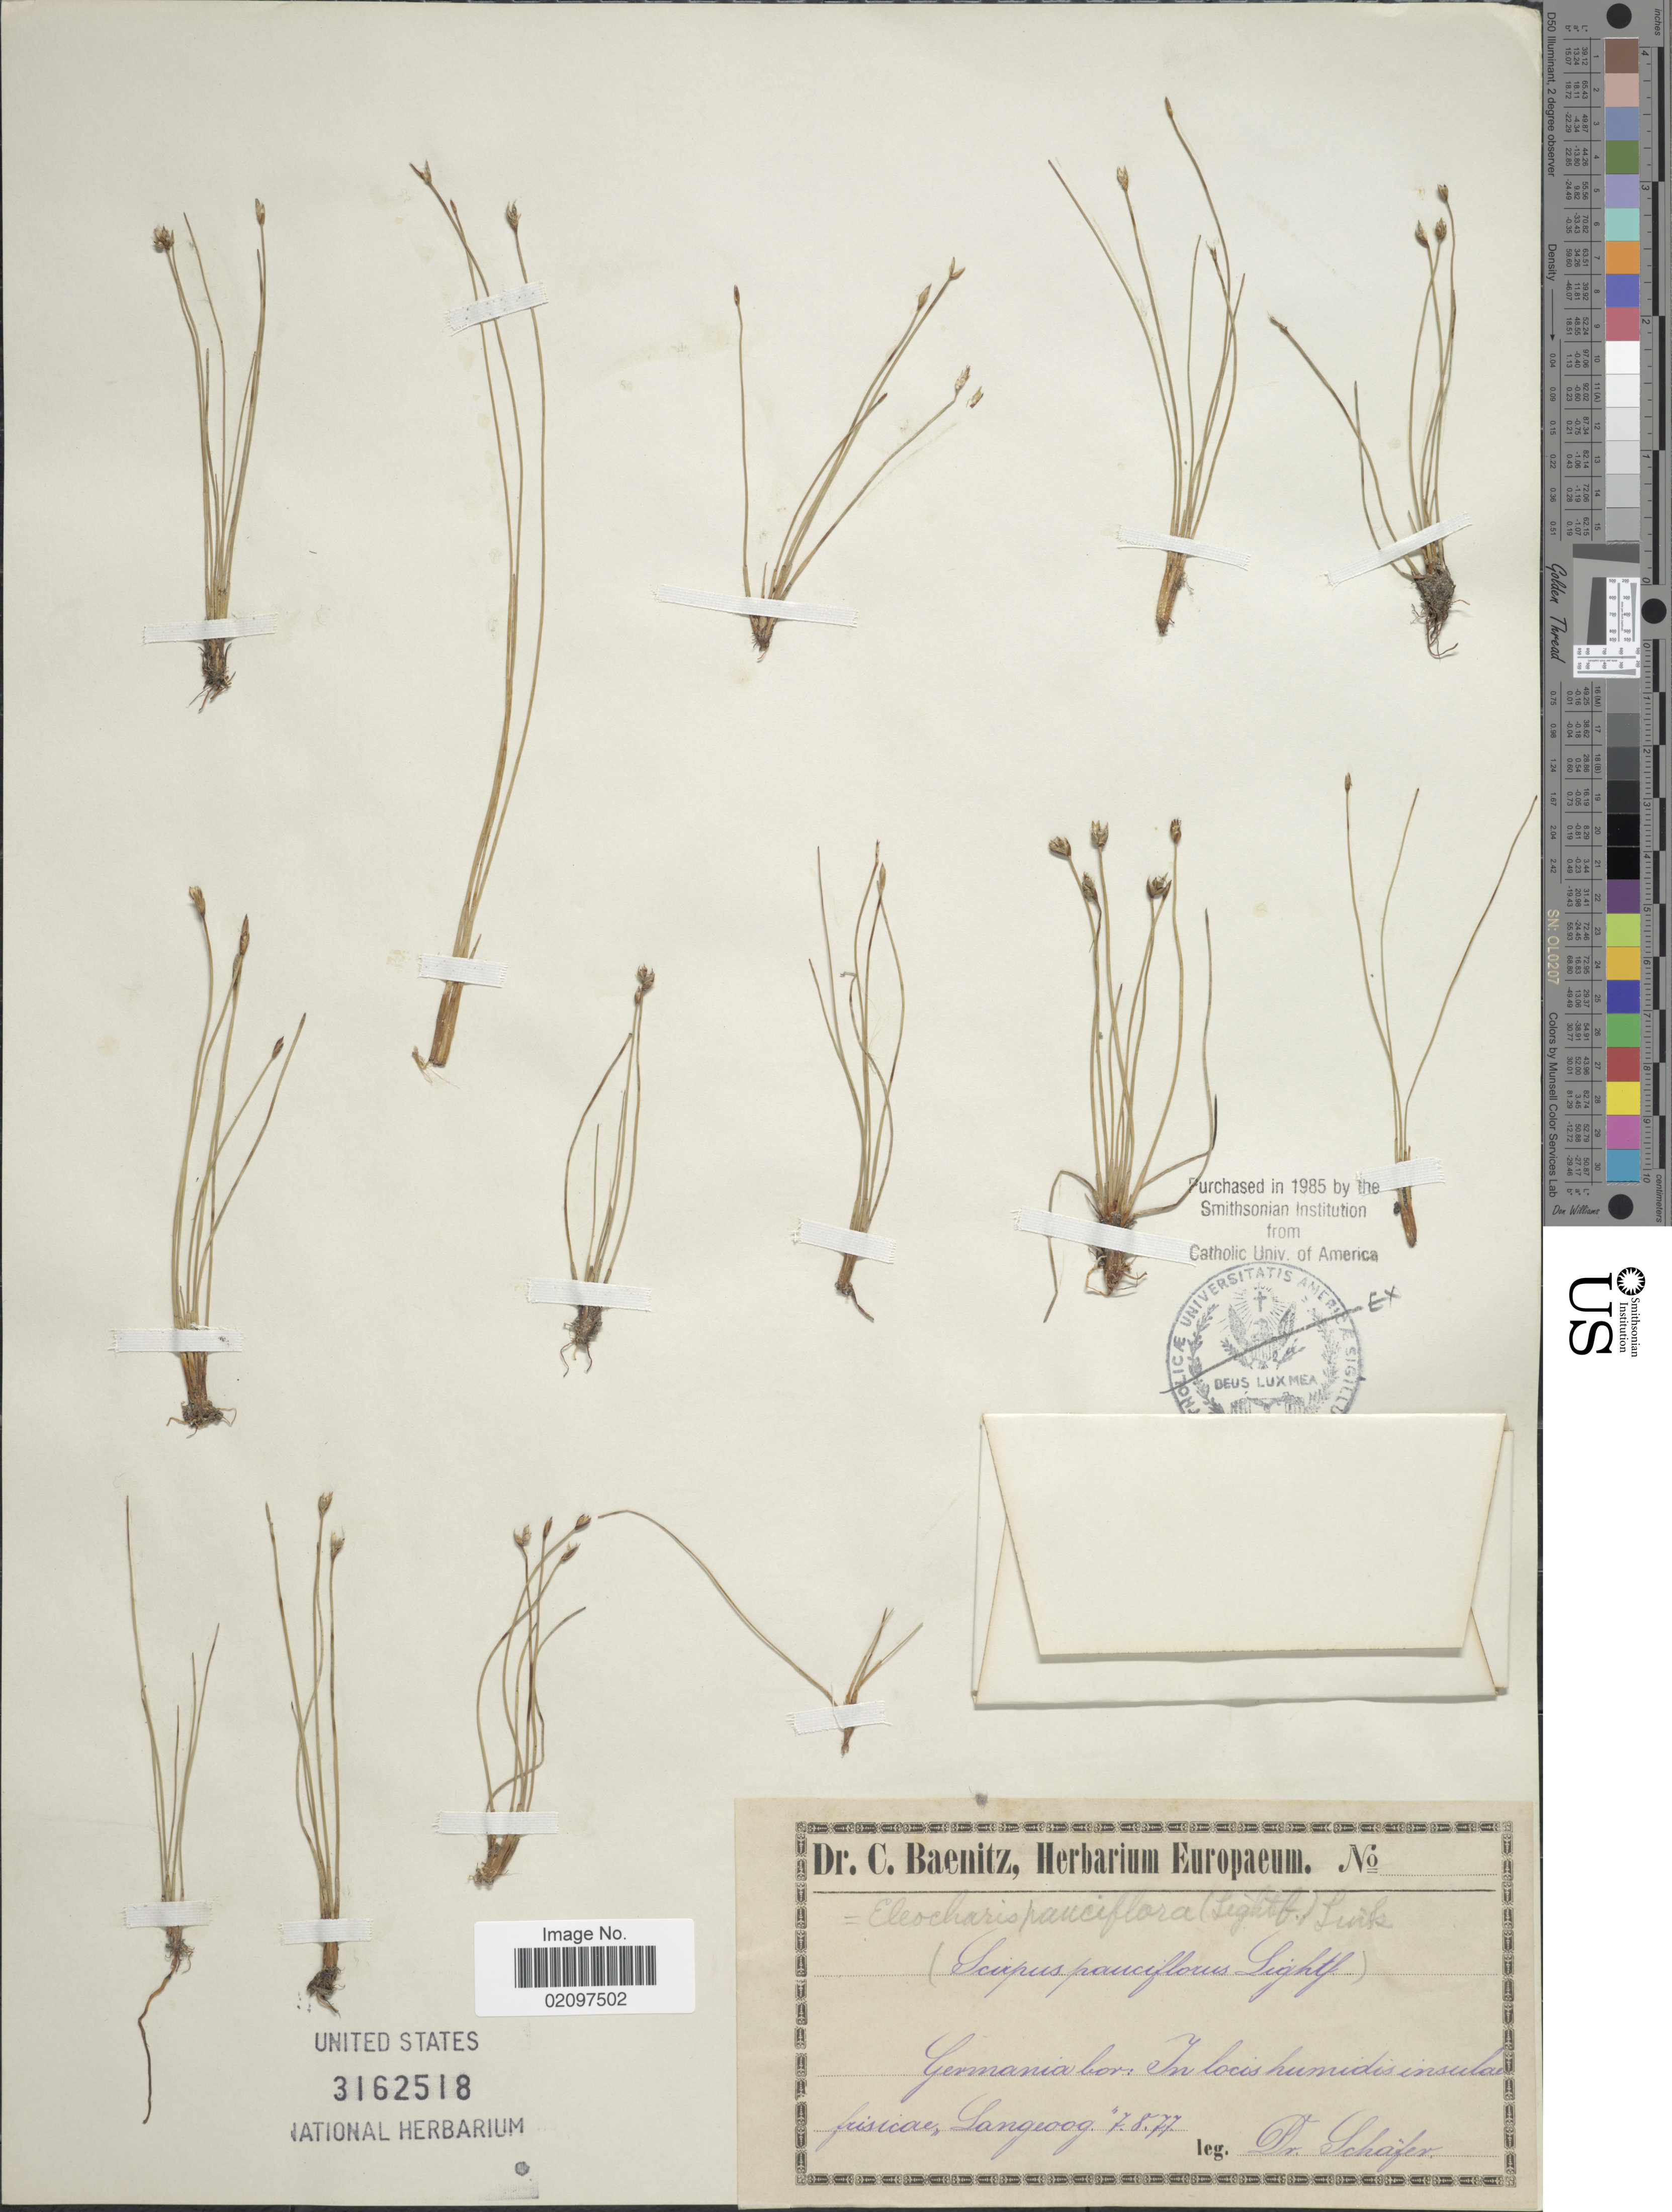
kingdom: Plantae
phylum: Tracheophyta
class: Liliopsida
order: Poales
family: Cyperaceae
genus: Eleocharis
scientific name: Eleocharis quinqueflora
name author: (Hartmann) O. Schwarz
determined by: Strong, Mark T., (BOT), Smithsonian Institution - National Museum of Natural History (UNITED STATES)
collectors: -. Schafer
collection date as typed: Transcribed d/m/y: 7/8/77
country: Germany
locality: Germania bor: In locis humidis insula frisicae, Langeoog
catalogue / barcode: US 3162518